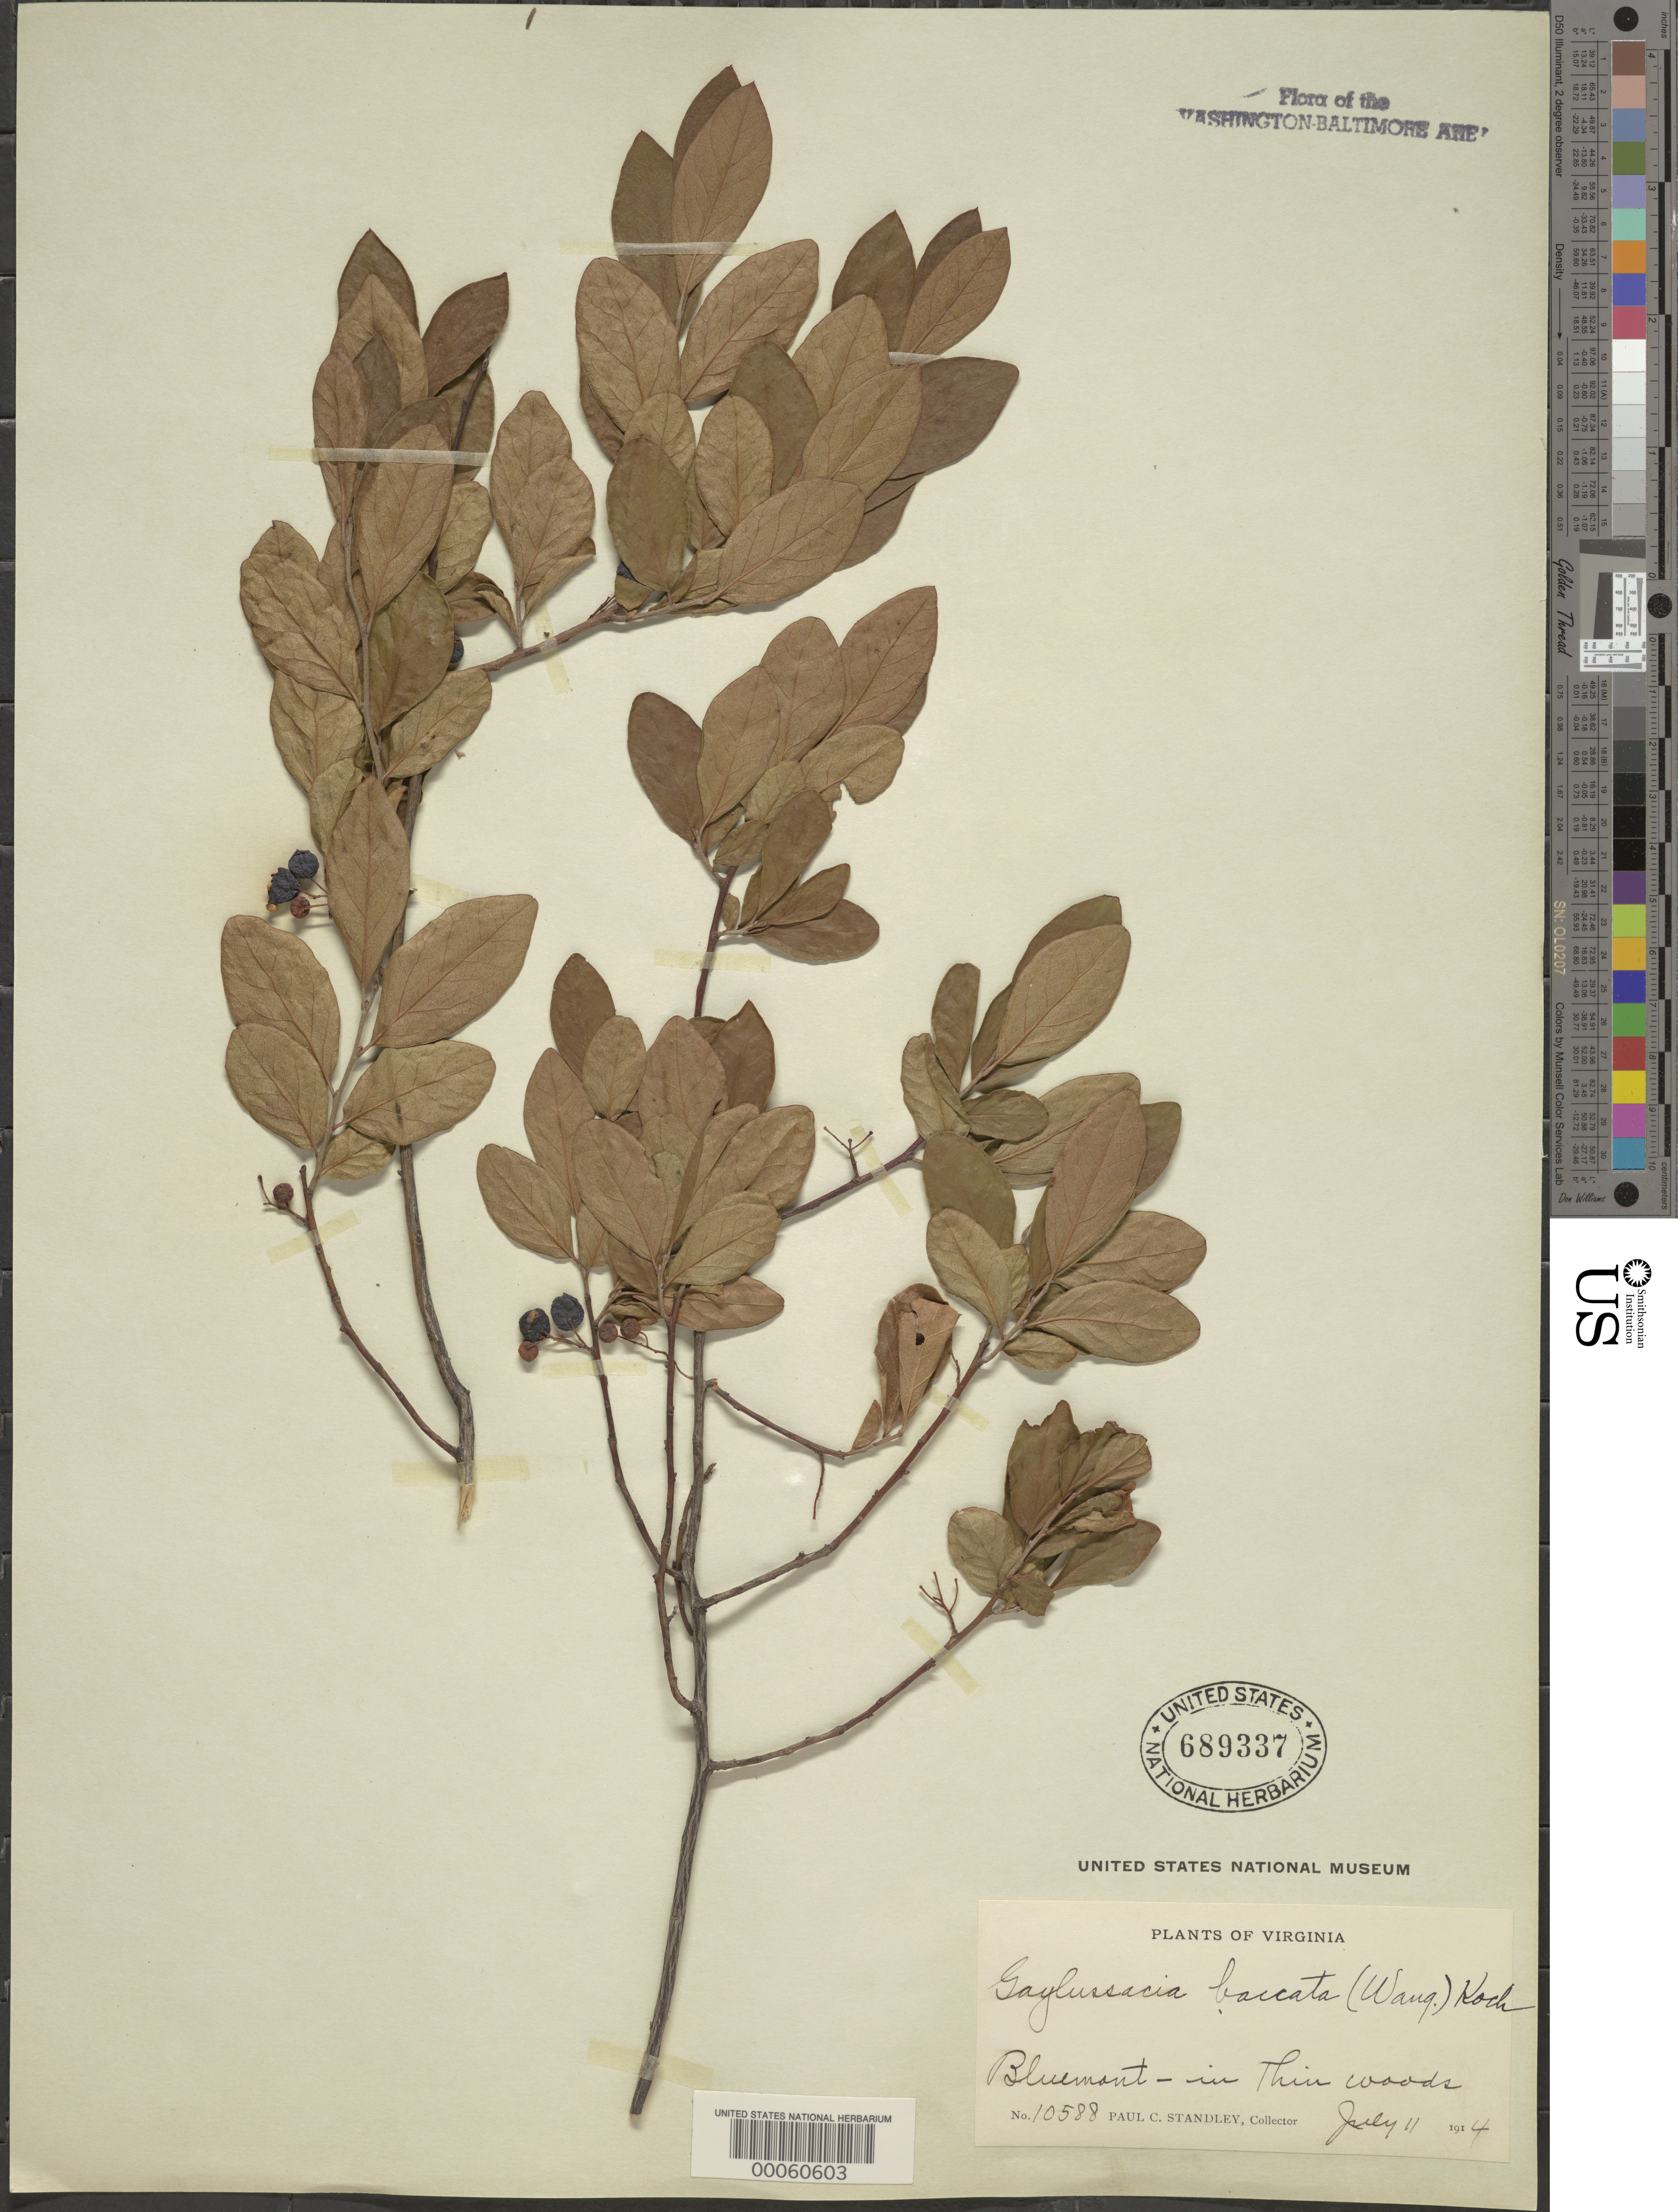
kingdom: Plantae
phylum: Tracheophyta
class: Magnoliopsida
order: Ericales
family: Ericaceae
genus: Gaylussacia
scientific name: Gaylussacia baccata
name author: (Wangenh.) K. Koch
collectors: P. C. Standley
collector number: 10588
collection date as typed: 11 Jul 1914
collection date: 1914-07-11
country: United States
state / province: Virginia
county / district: Loudoun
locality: Bluemont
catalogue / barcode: US 689337